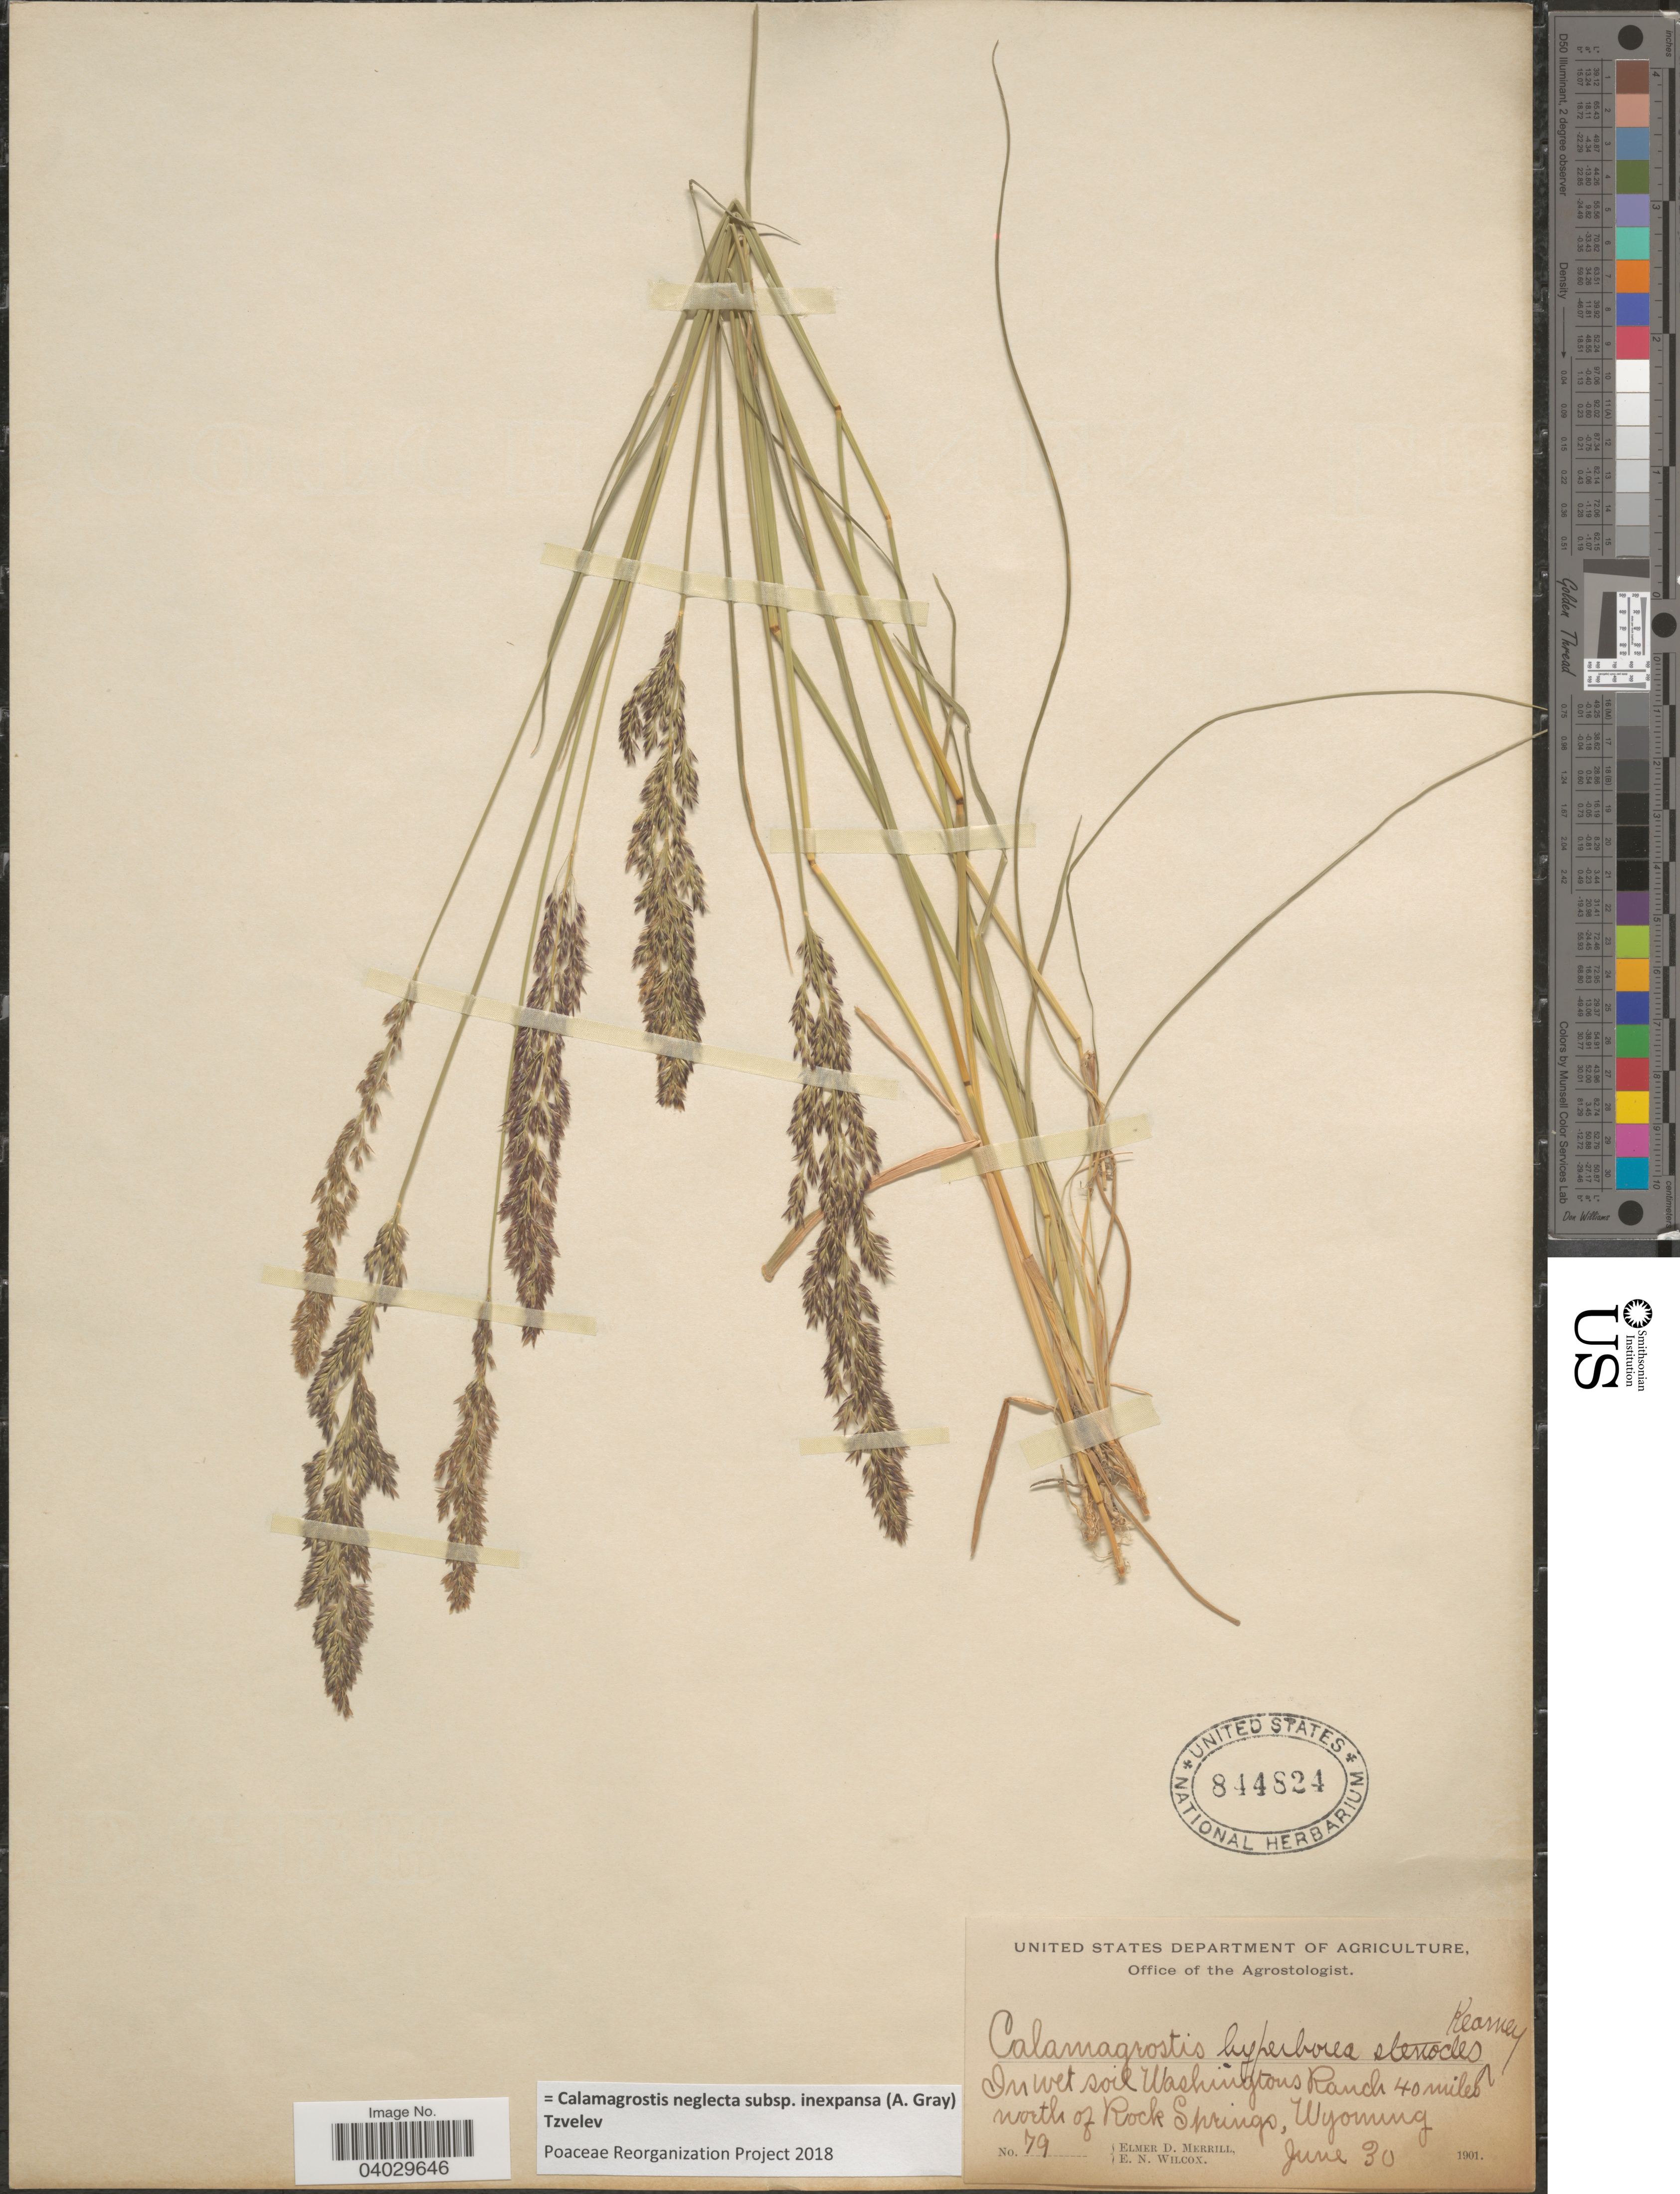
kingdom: Plantae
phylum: Tracheophyta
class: Liliopsida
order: Poales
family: Poaceae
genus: Calamagrostis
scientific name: Calamagrostis neglecta subsp. inexpansa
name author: (A. Gray) Tzvelev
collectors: E. D. Merrill & E. Wilcox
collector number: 79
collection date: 1901-06-30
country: United States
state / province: Wyoming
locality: Washingtons Ranch 40 miles north of Rock Springs.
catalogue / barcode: US 844824